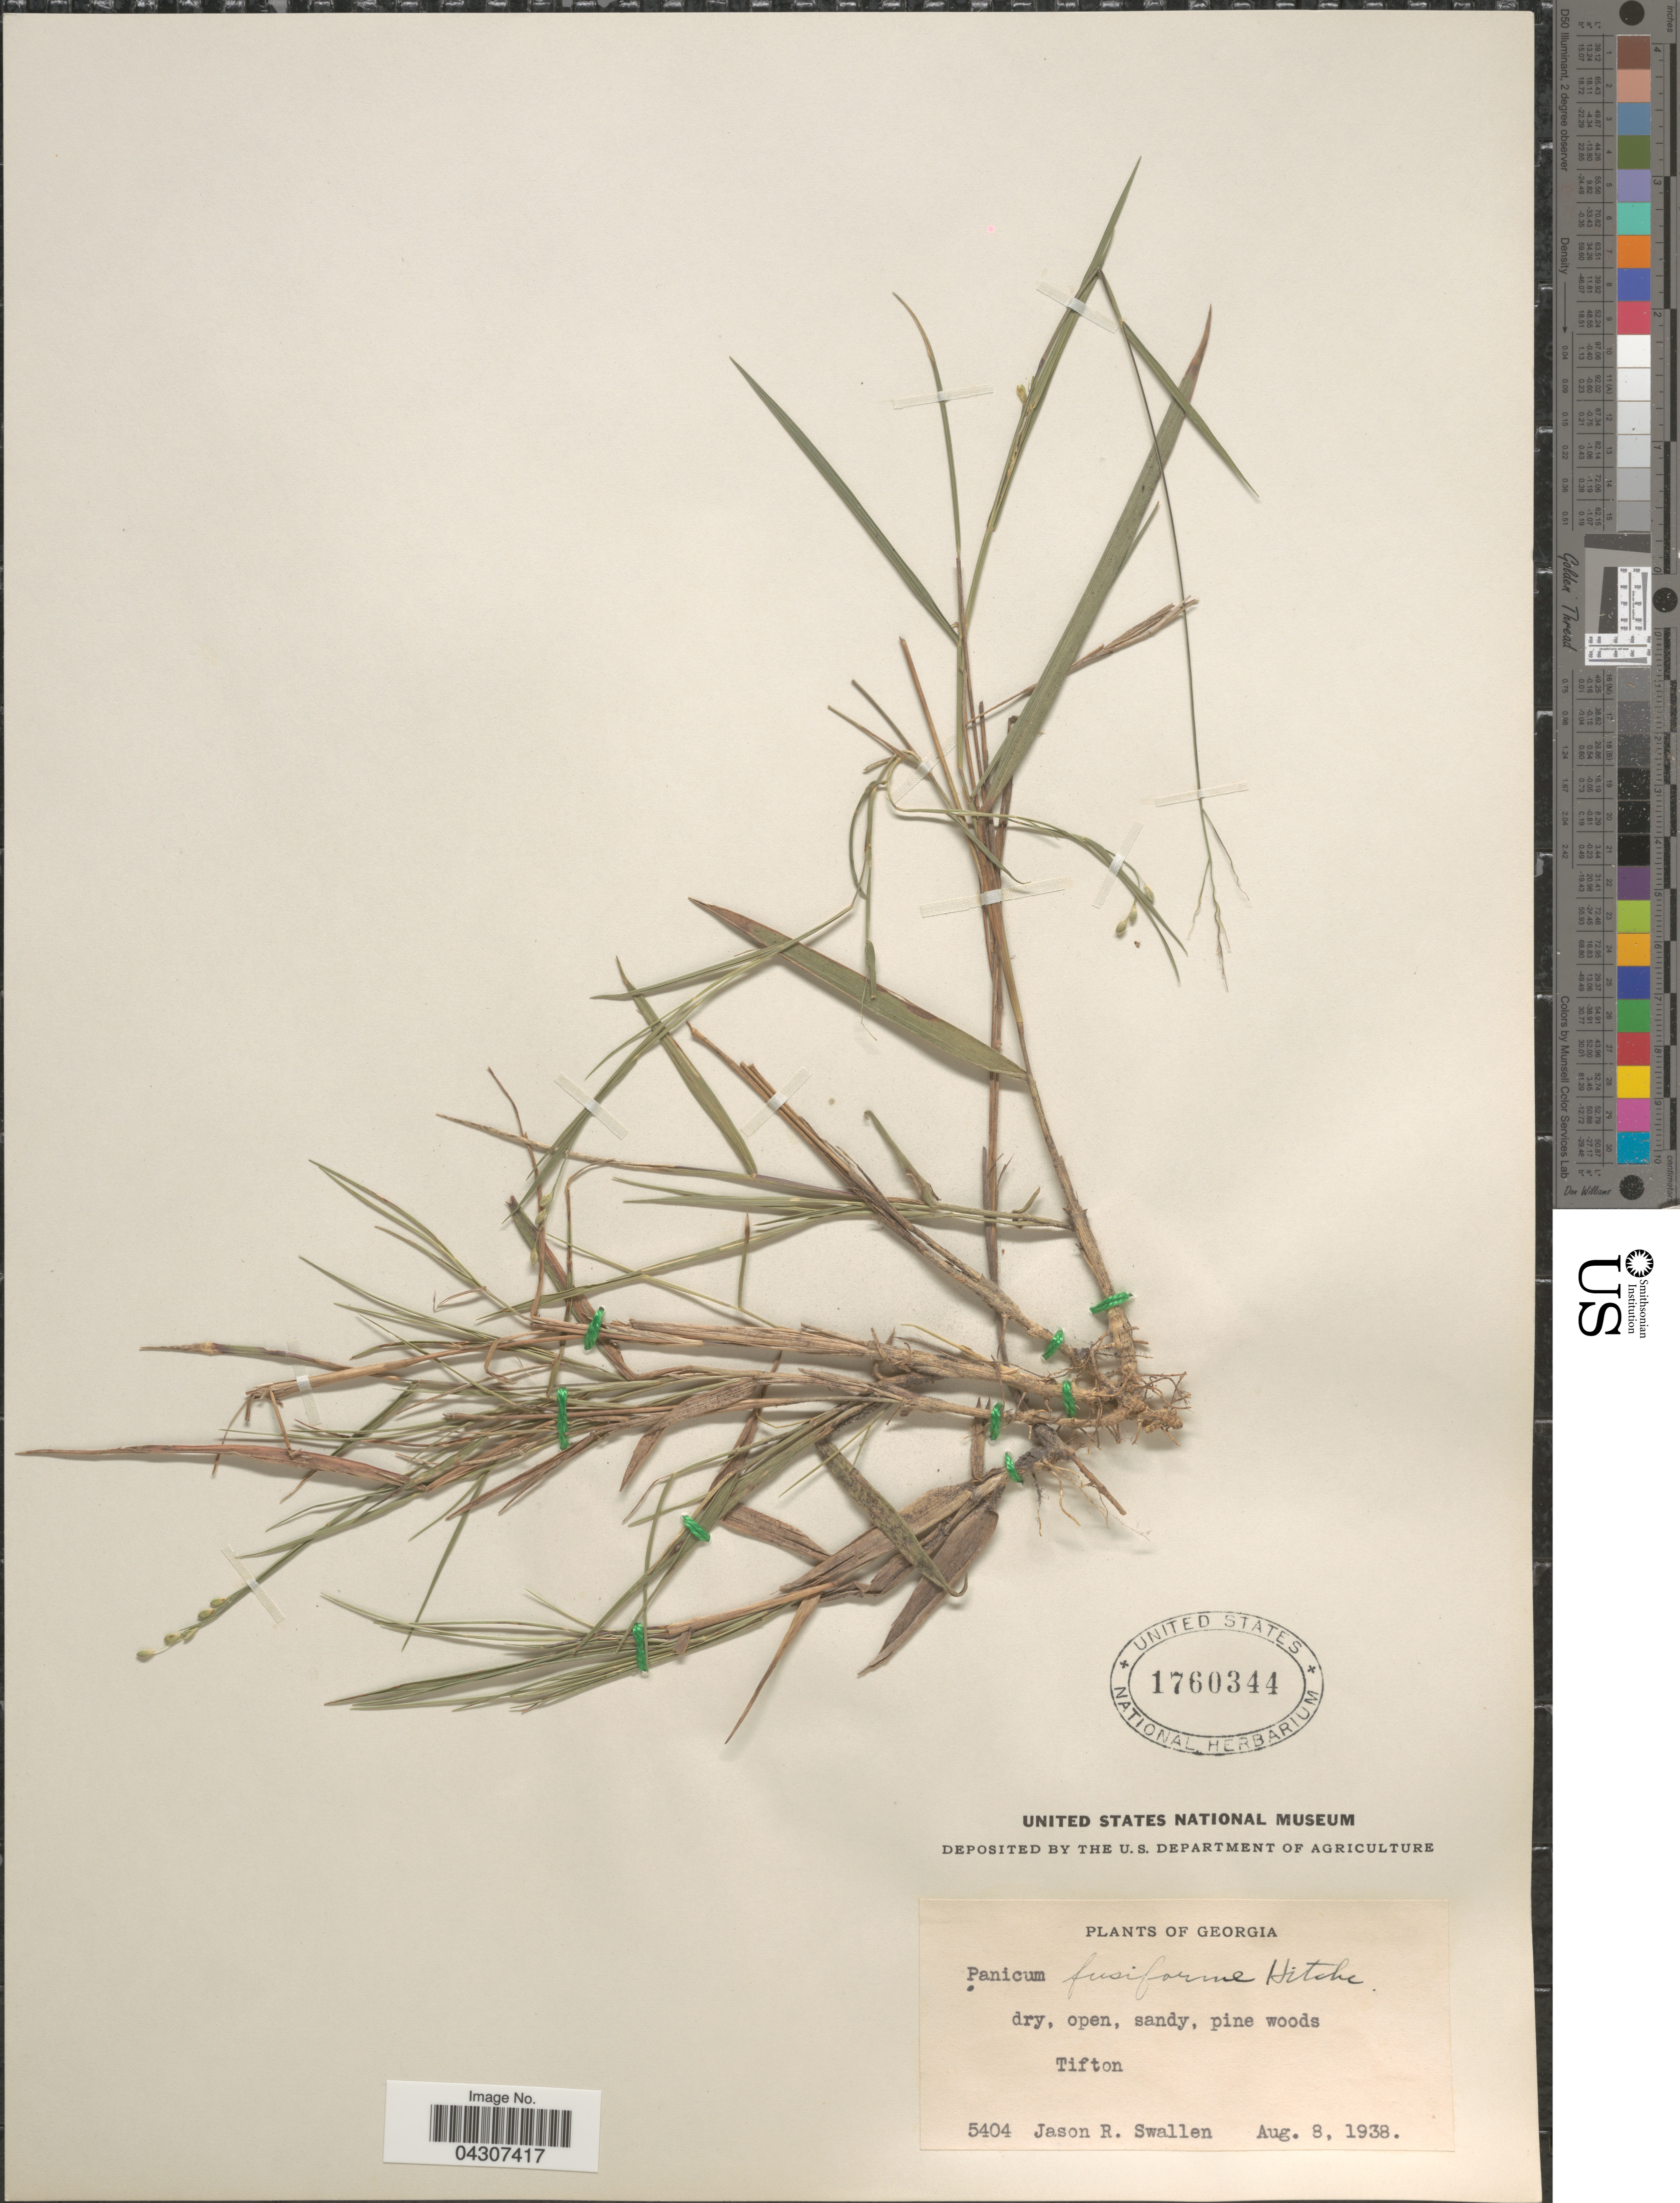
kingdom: Plantae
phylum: Tracheophyta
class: Liliopsida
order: Poales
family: Poaceae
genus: Dichanthelium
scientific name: Dichanthelium aciculare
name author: (Desv. ex Poir.) Gould & C.A. Clark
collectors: J. R. Swallen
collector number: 5404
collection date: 1938-08-08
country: United States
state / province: Georgia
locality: Dry, open, sandy, pine woods. Tifton.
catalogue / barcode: US 1760344